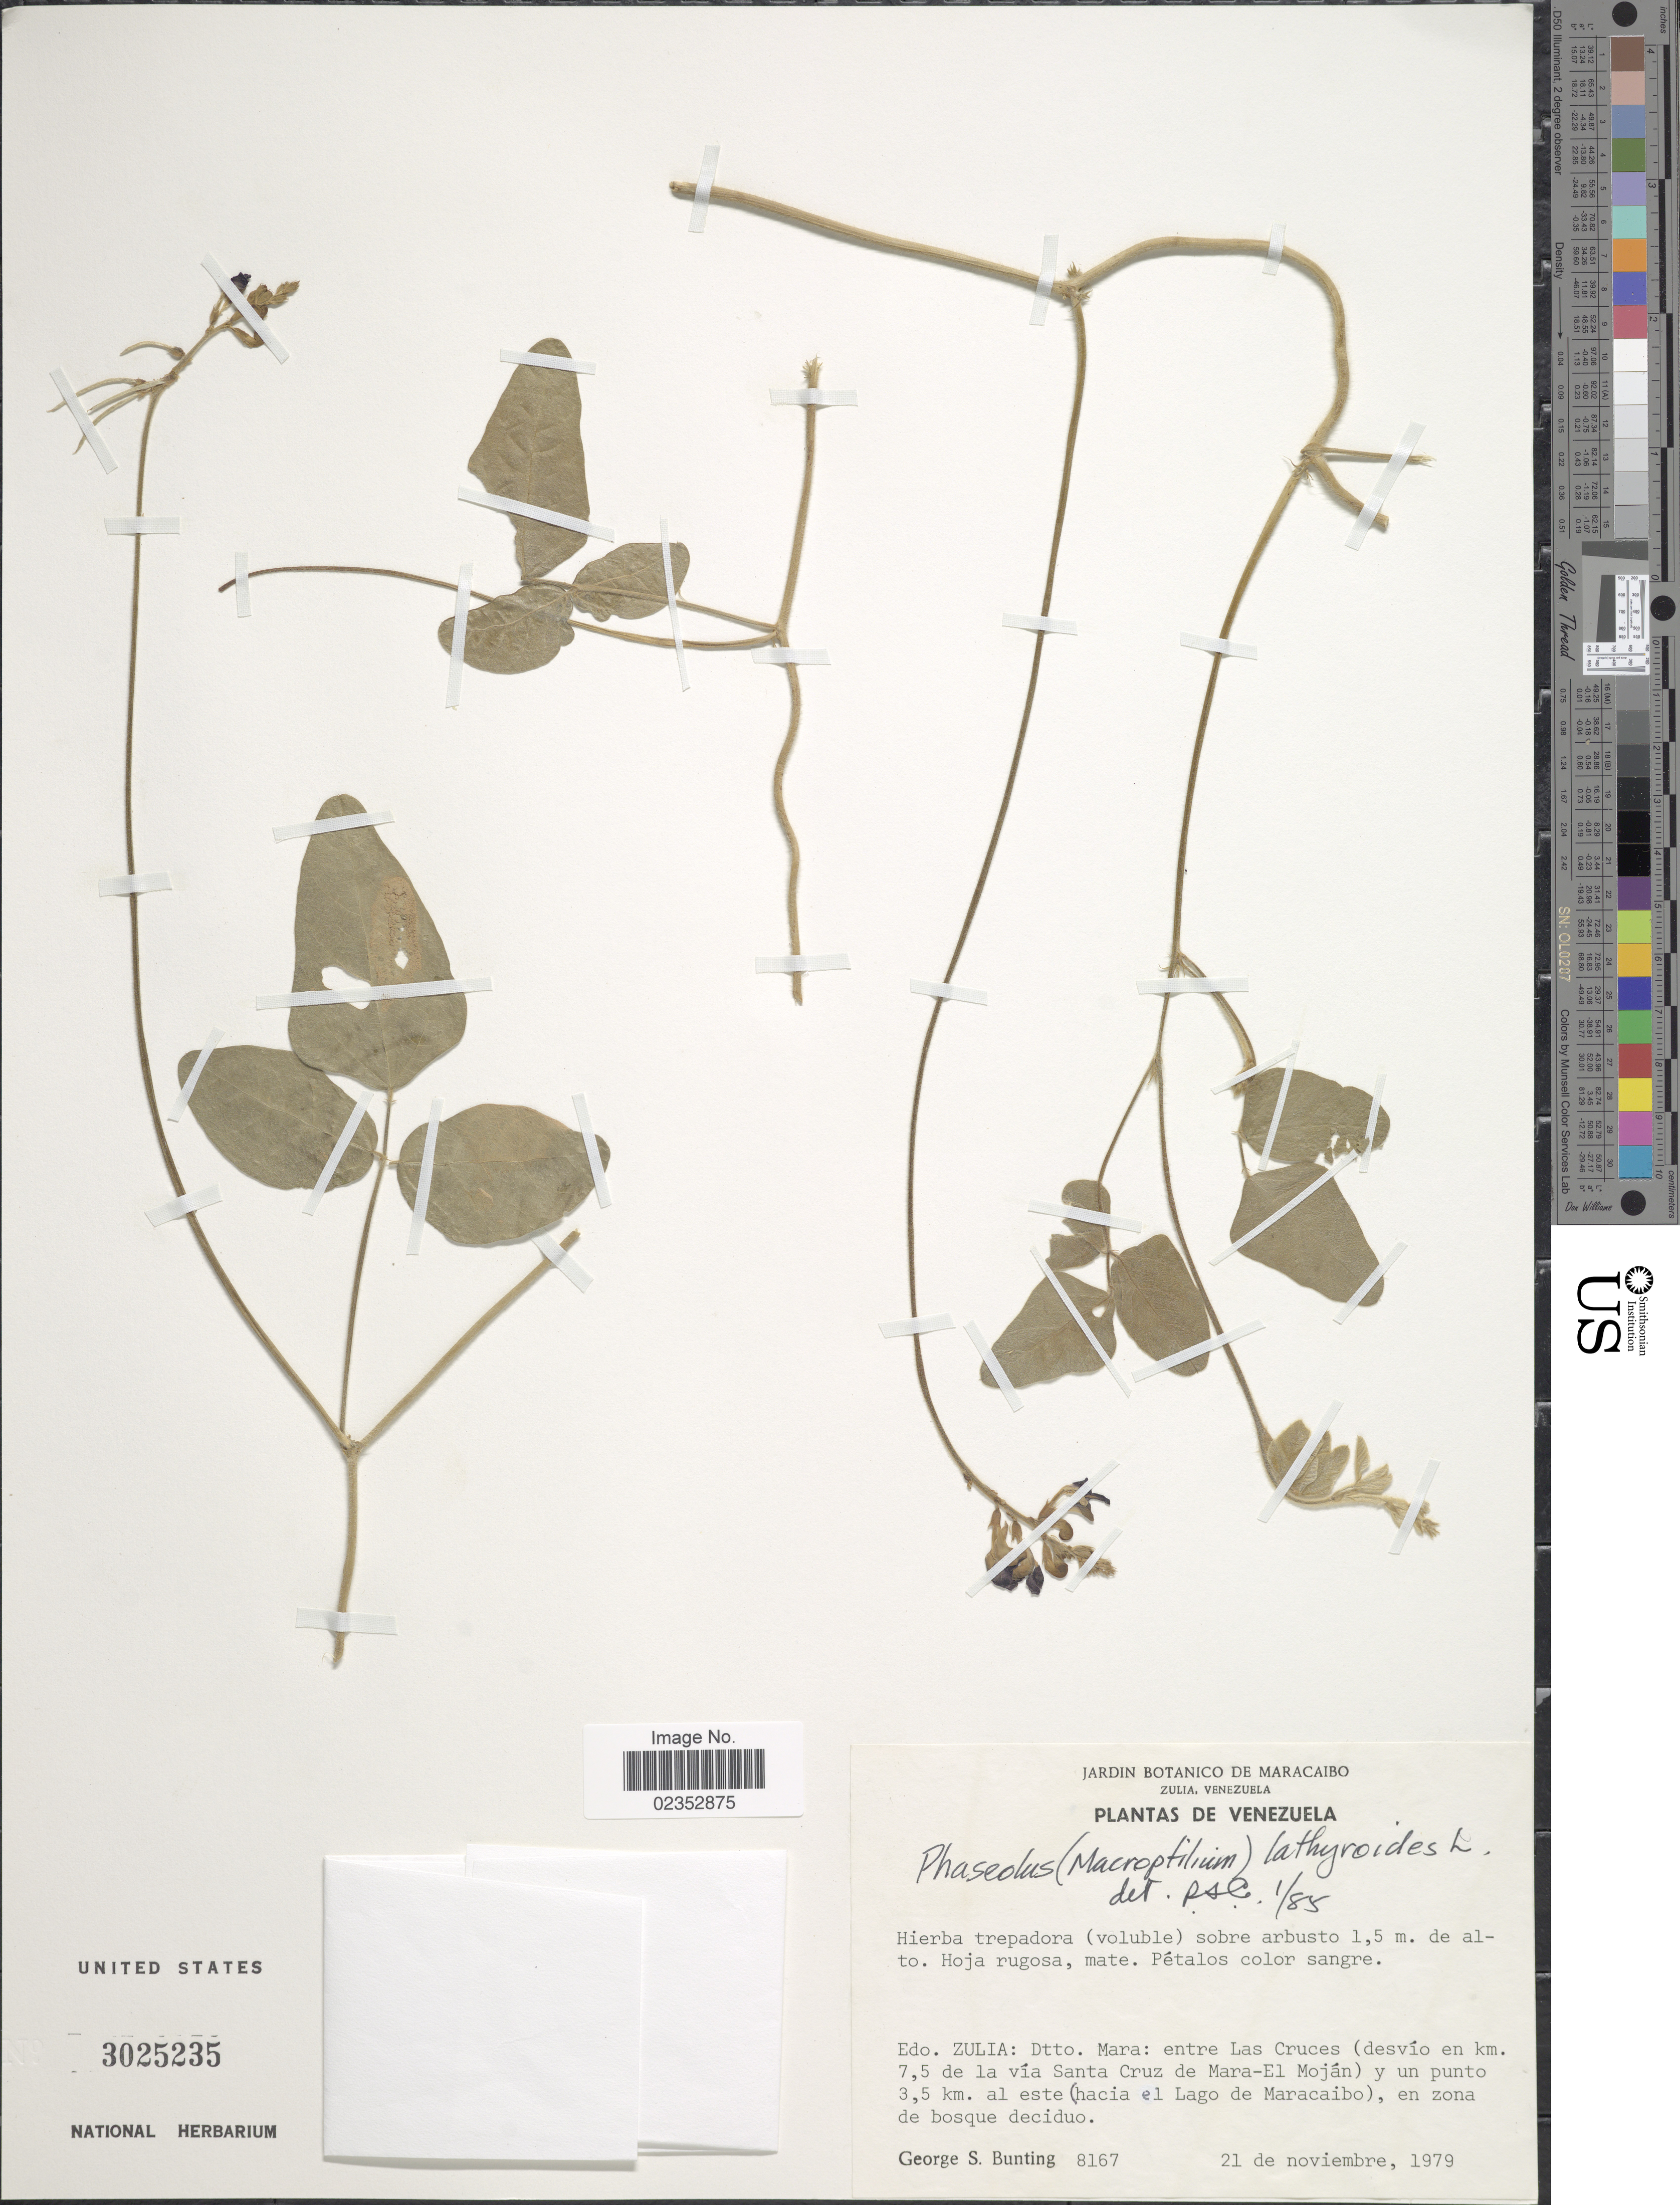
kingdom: Plantae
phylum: Tracheophyta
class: Magnoliopsida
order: Fabales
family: Fabaceae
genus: Phaseolus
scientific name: Phaseolus lathyroides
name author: L.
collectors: G. S. Bunting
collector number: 8167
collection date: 1979-11-21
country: Venezuela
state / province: Zulia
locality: Dtto Mara: entre Las Cruces (desvío en km 7.5 de la vía Santa Cruz de Mara-El Moján) y un punto 3.5 km al este (hacia el Lago de Maracaibo)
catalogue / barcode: US 3025235